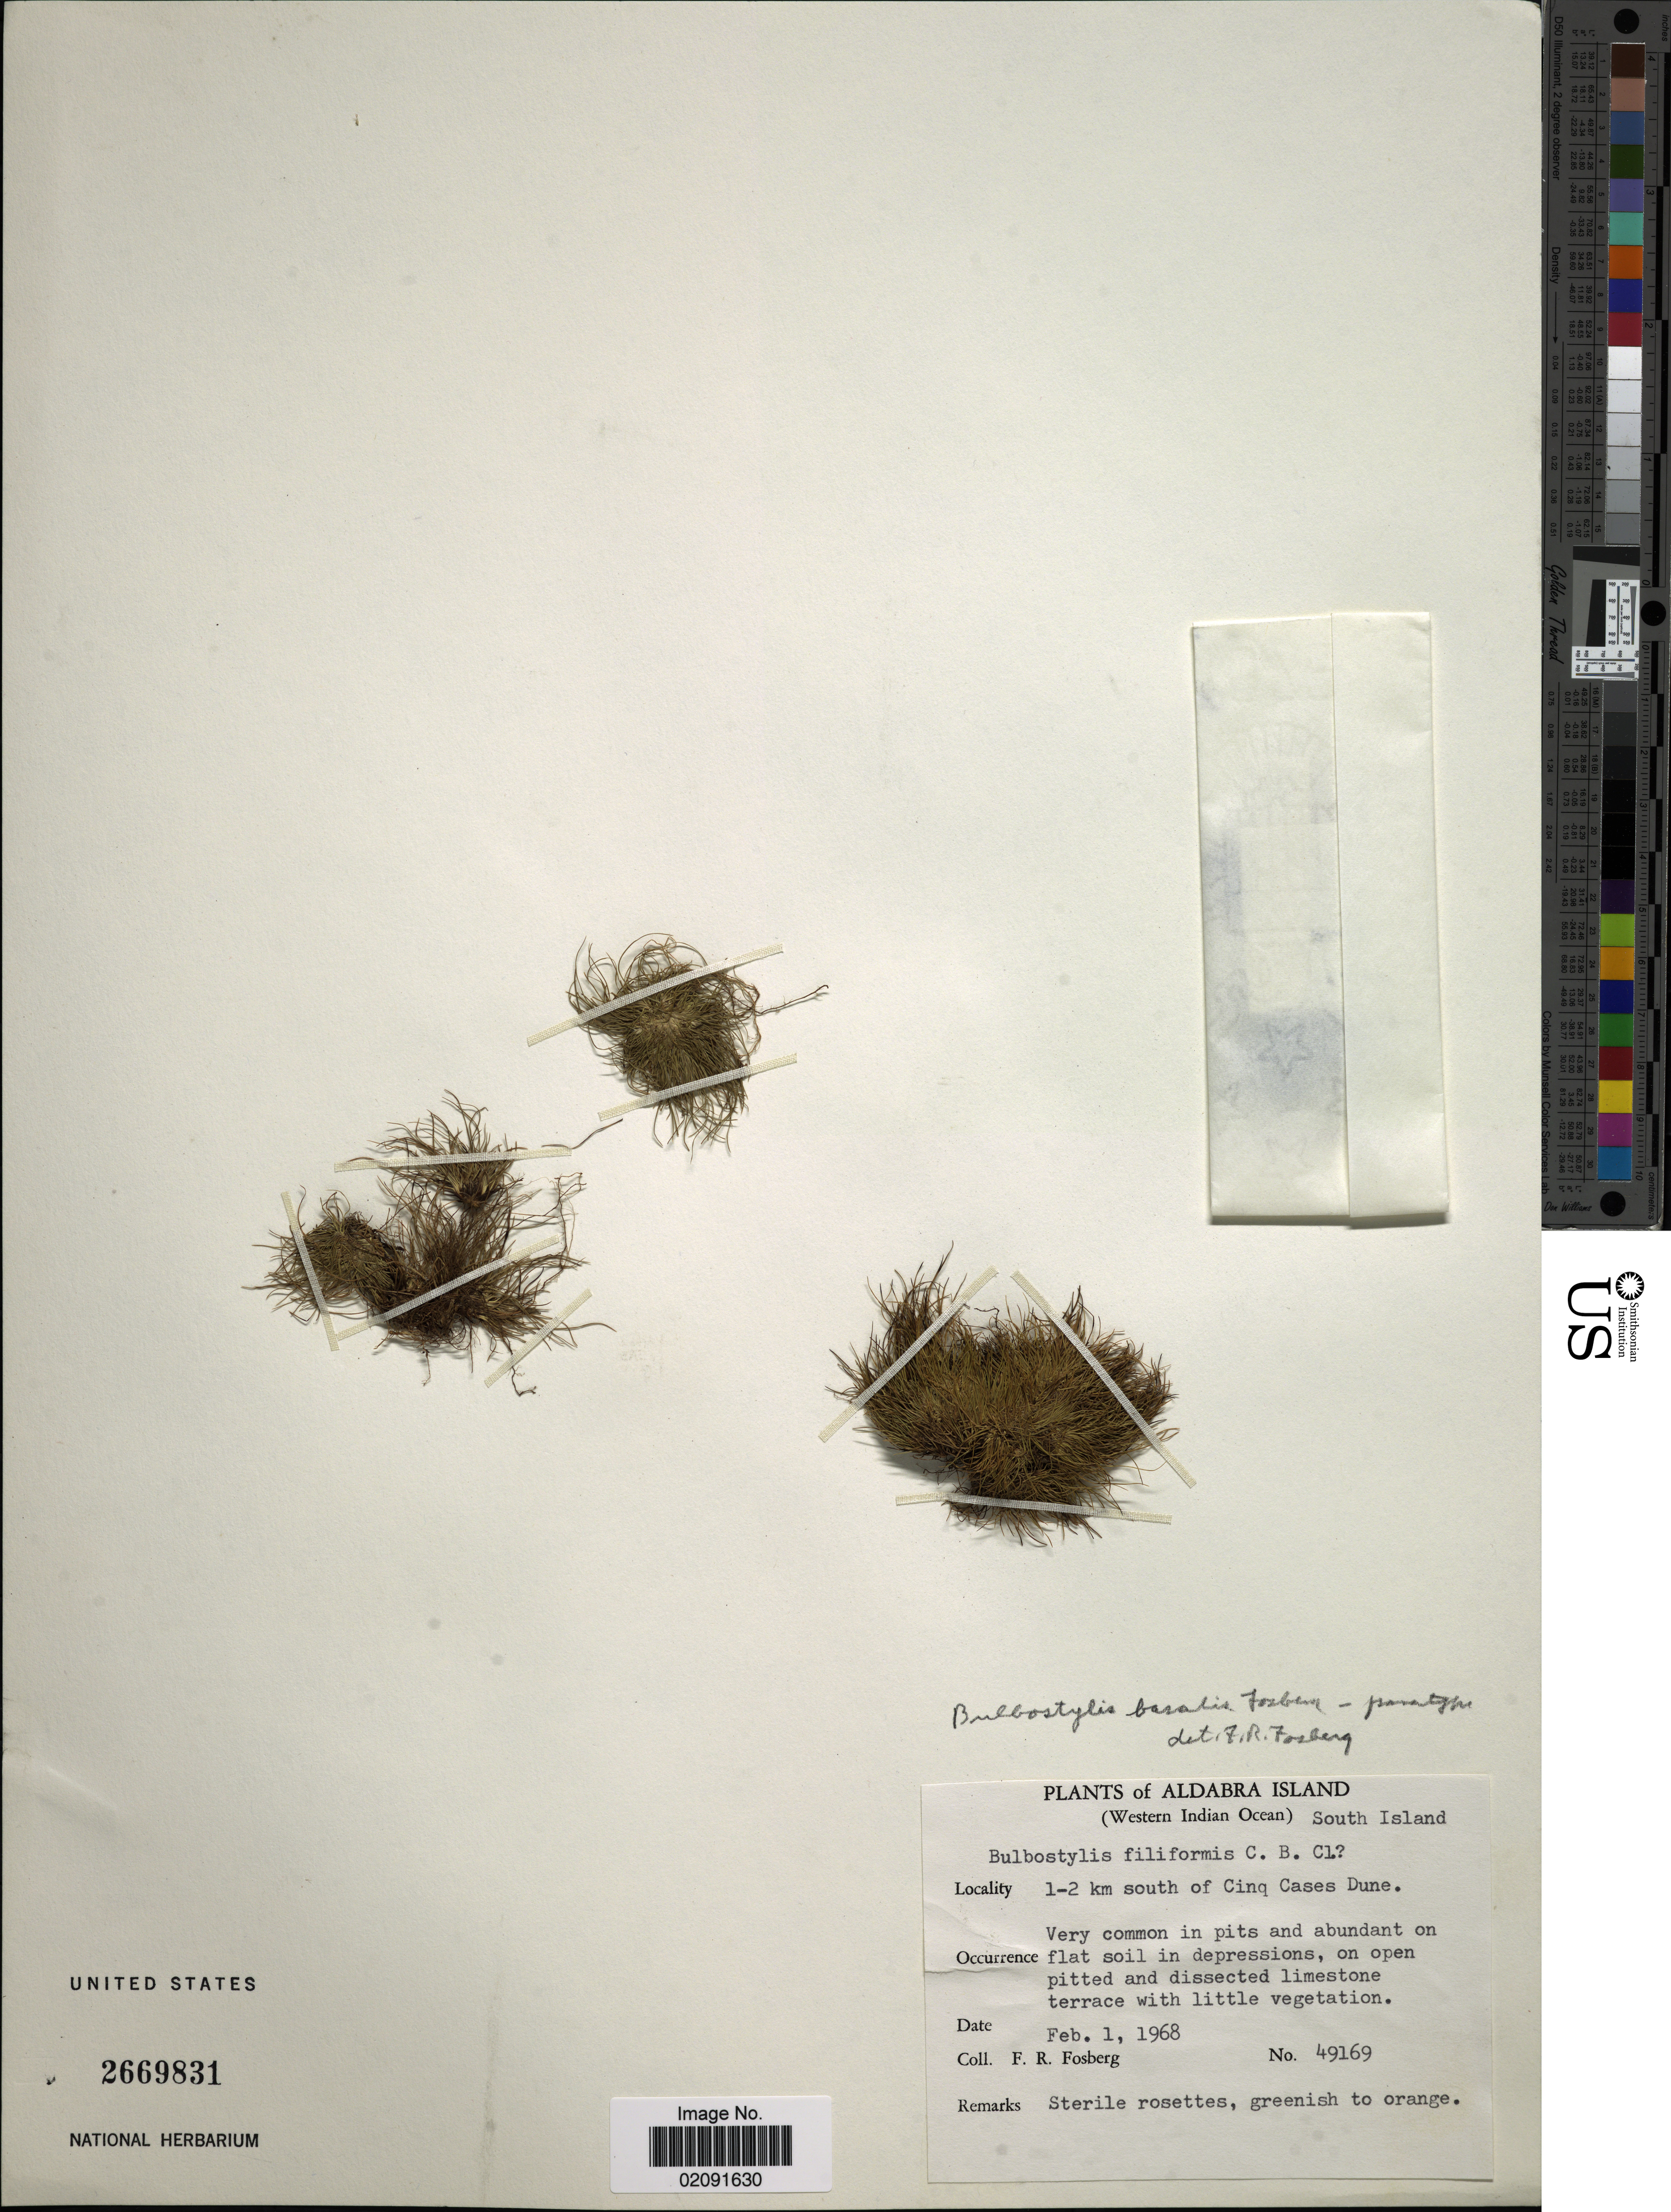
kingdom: Plantae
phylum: Tracheophyta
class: Liliopsida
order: Poales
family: Cyperaceae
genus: Bulbostylis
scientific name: Bulbostylis basalis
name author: Fosberg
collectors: F. R. Fosberg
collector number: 49169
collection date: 1968-02-01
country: Seychelles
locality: Aldabra Island. South Island. 1-2 km south of Cinq Cases Dune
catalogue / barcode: US 2669831